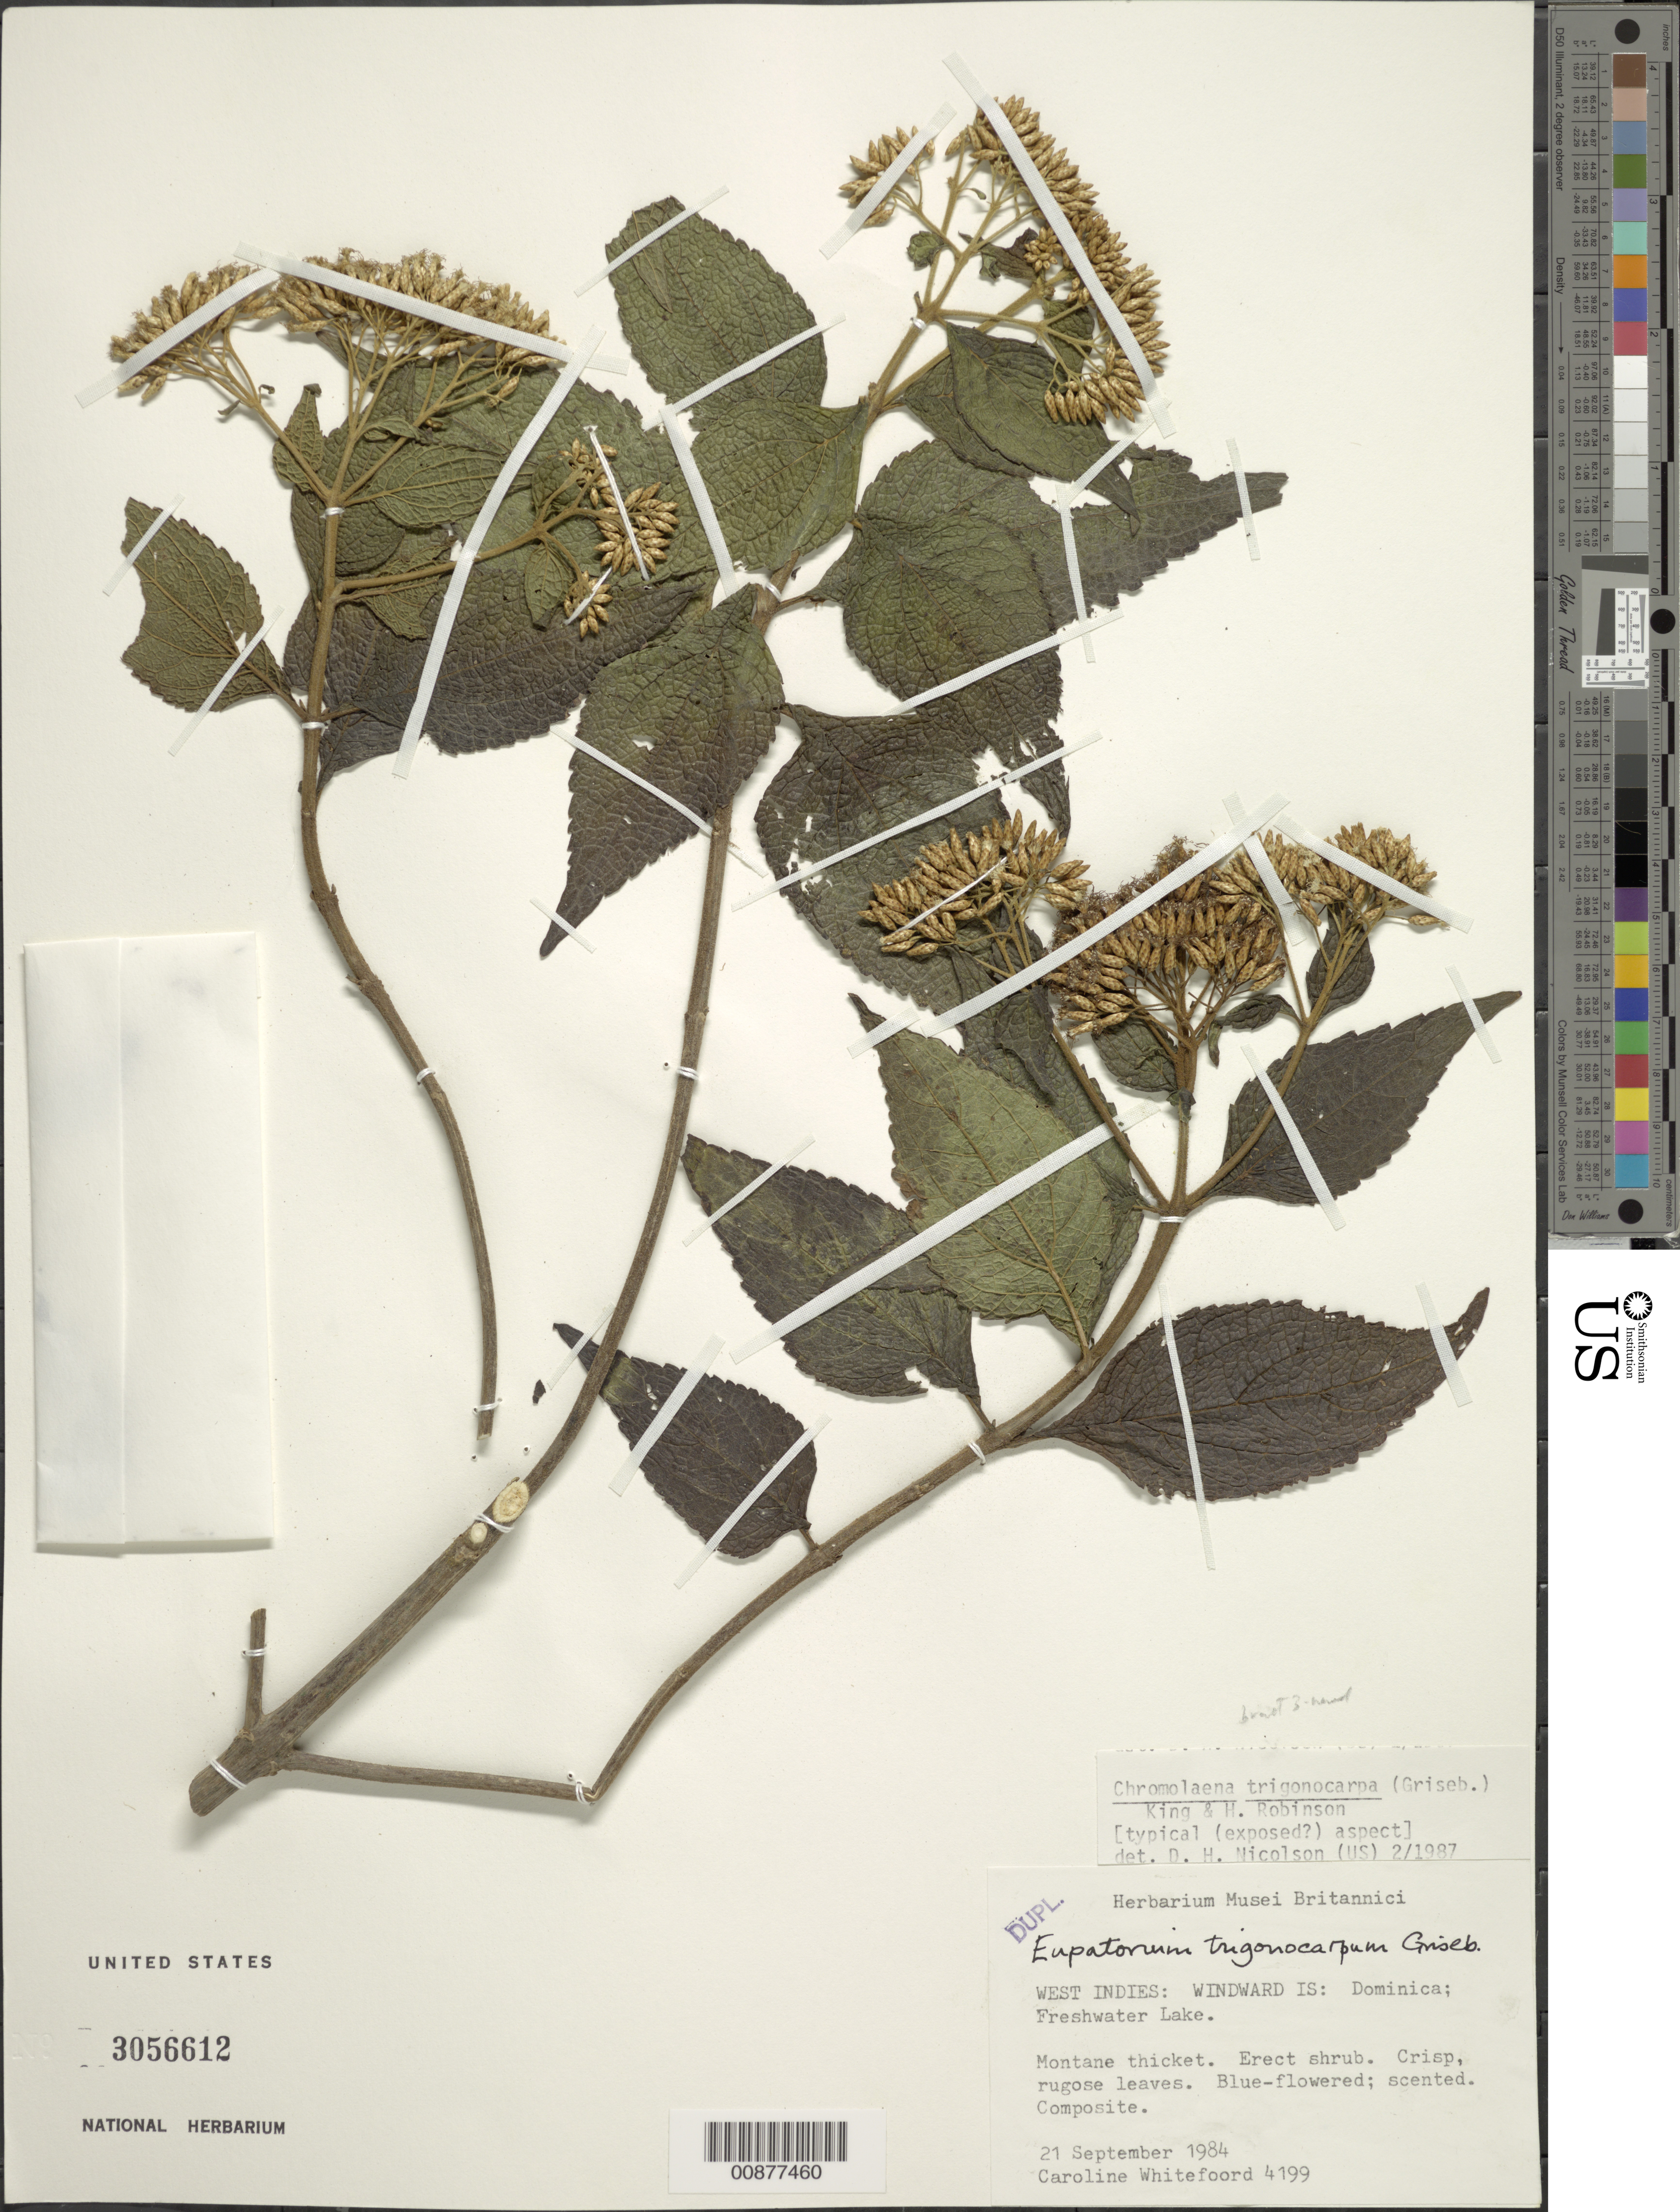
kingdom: Plantae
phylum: Tracheophyta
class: Magnoliopsida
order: Asterales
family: Asteraceae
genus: Chromolaena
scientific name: Chromolaena trigonocarpa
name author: (Griseb.) R.M. King & H. Rob.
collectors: C. Whitefoord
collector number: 4199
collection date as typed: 21 Sep 1984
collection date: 1984-09-21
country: Dominica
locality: Freshwater Lake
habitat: Montane thicket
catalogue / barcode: US 3056612